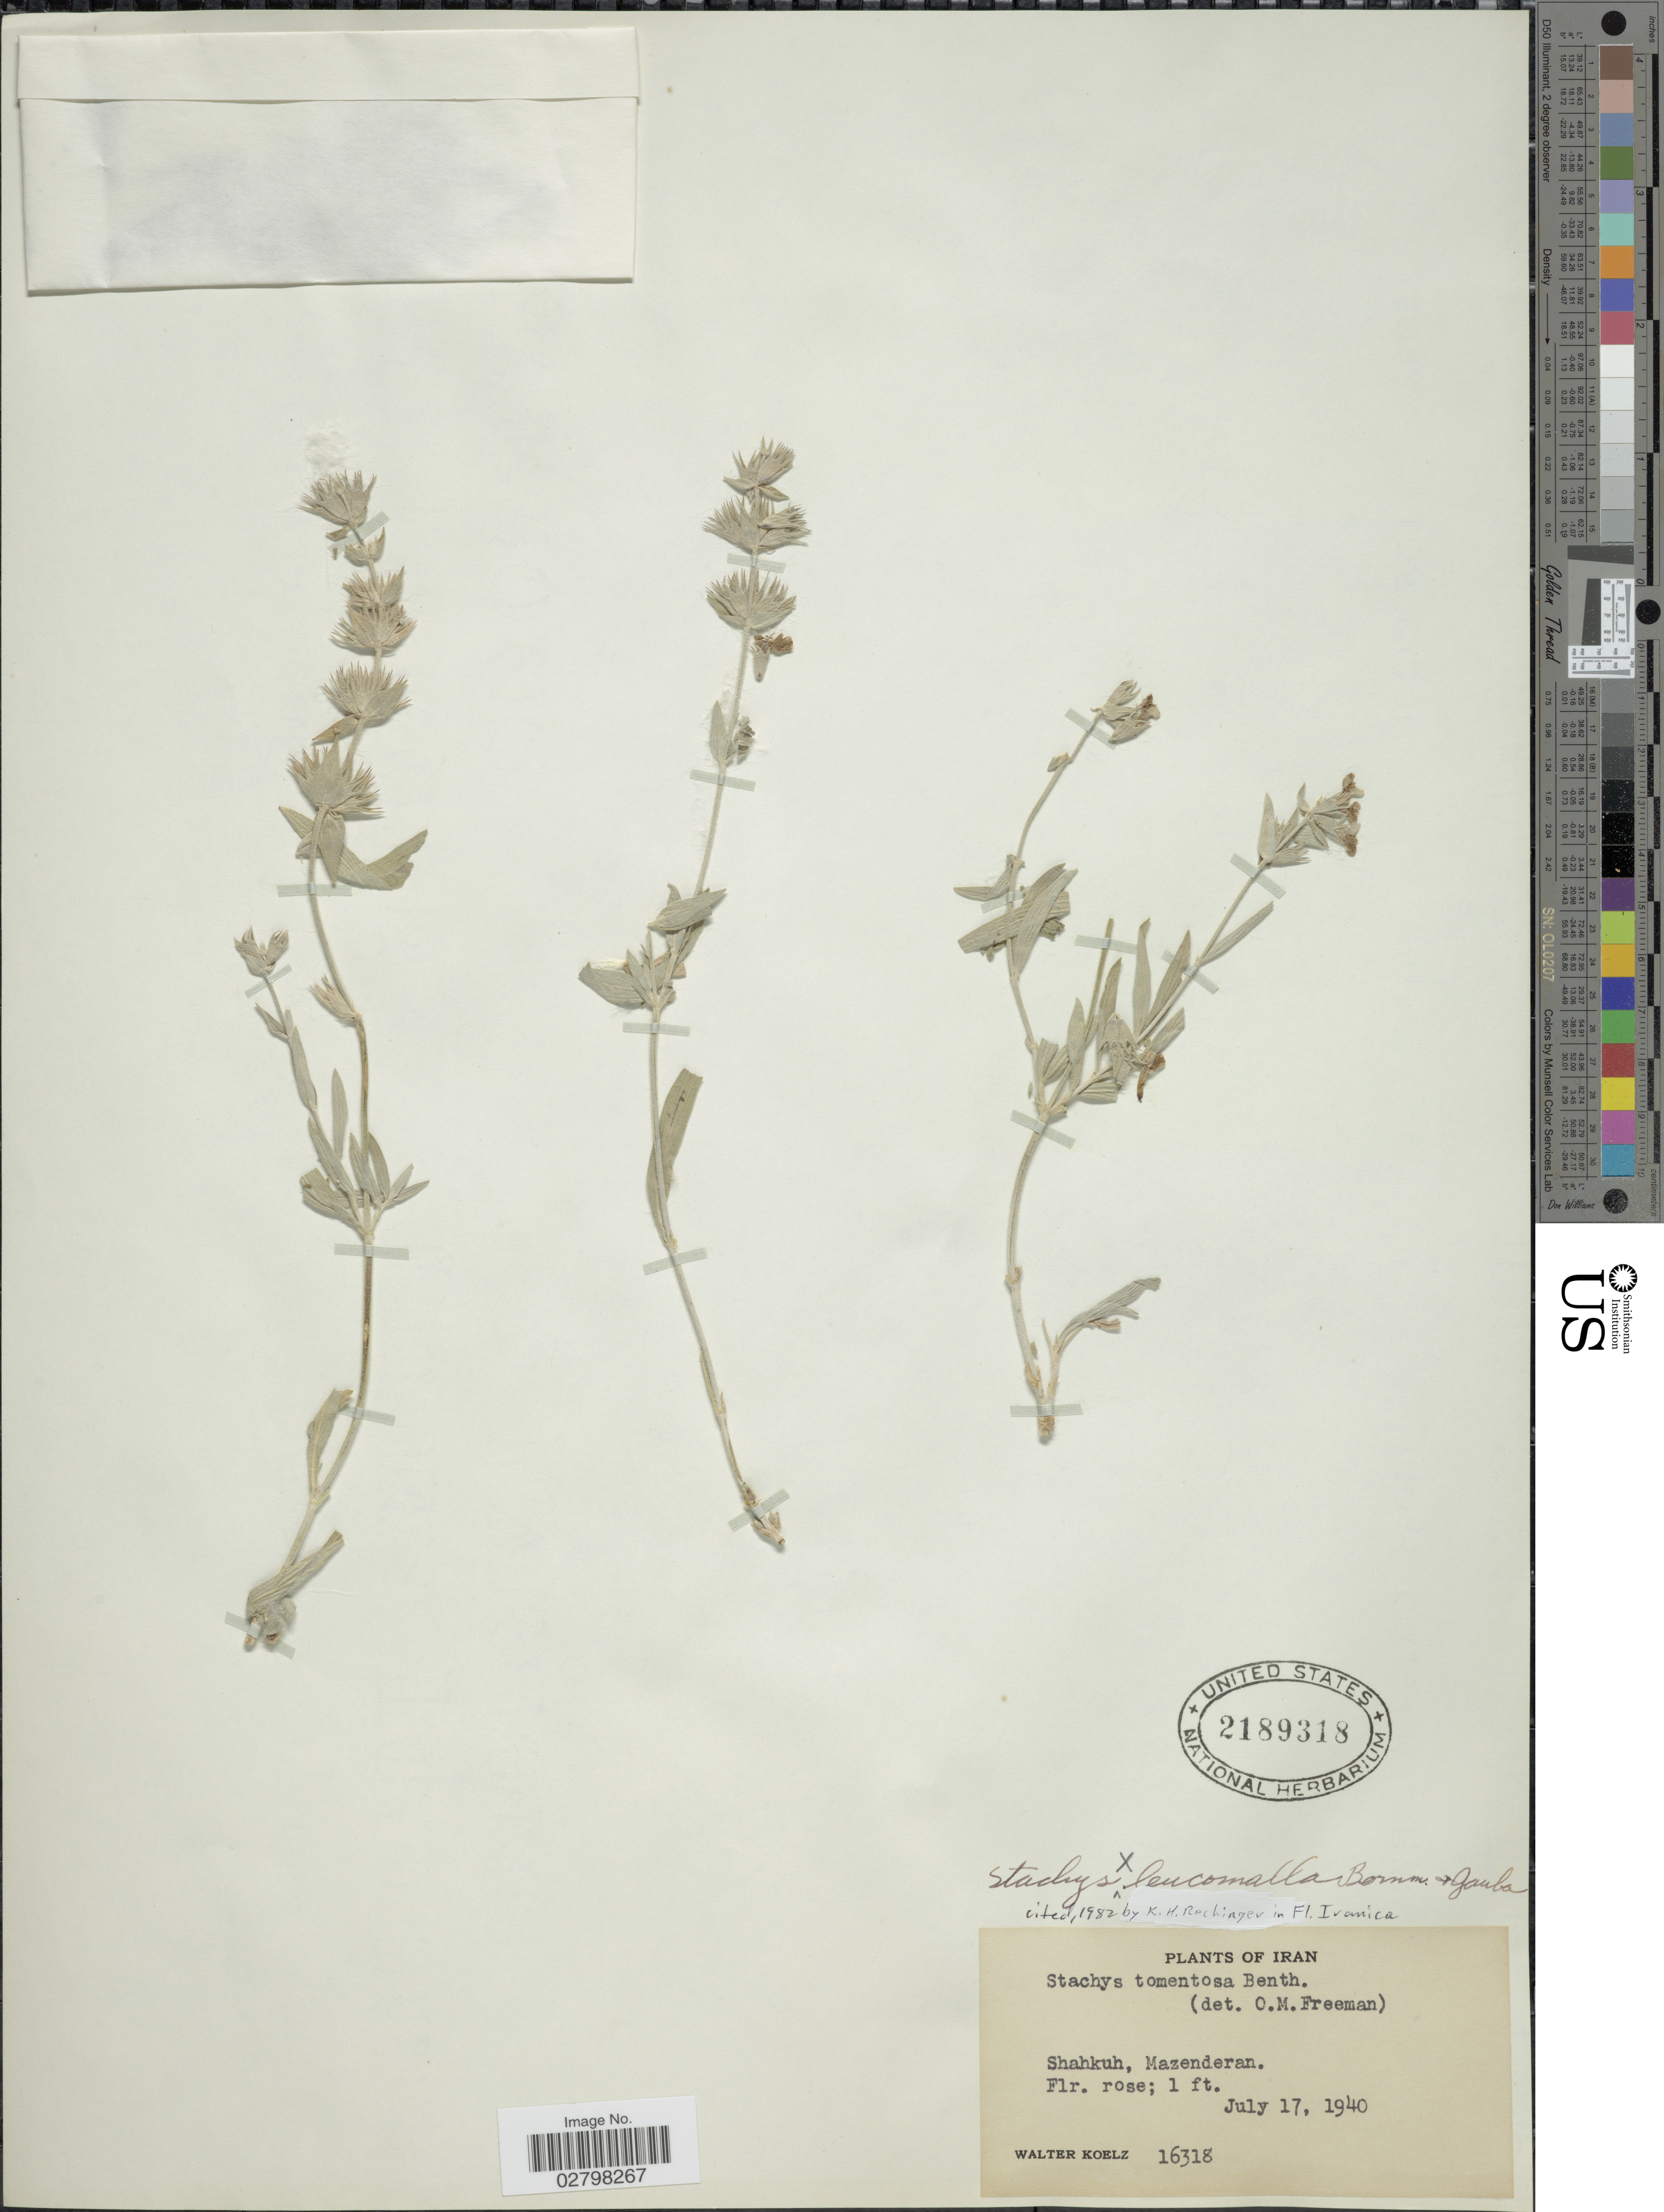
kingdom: Plantae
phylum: Tracheophyta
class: Magnoliopsida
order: Lamiales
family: Lamiaceae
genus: Stachys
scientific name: Stachys x leucomalla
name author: Bornm. & Gauba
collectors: W. N. Koelz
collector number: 16318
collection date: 1940-07-17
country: Iran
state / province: Mazandaran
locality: Shahkuh, Mazenderan.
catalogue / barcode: US 2189318